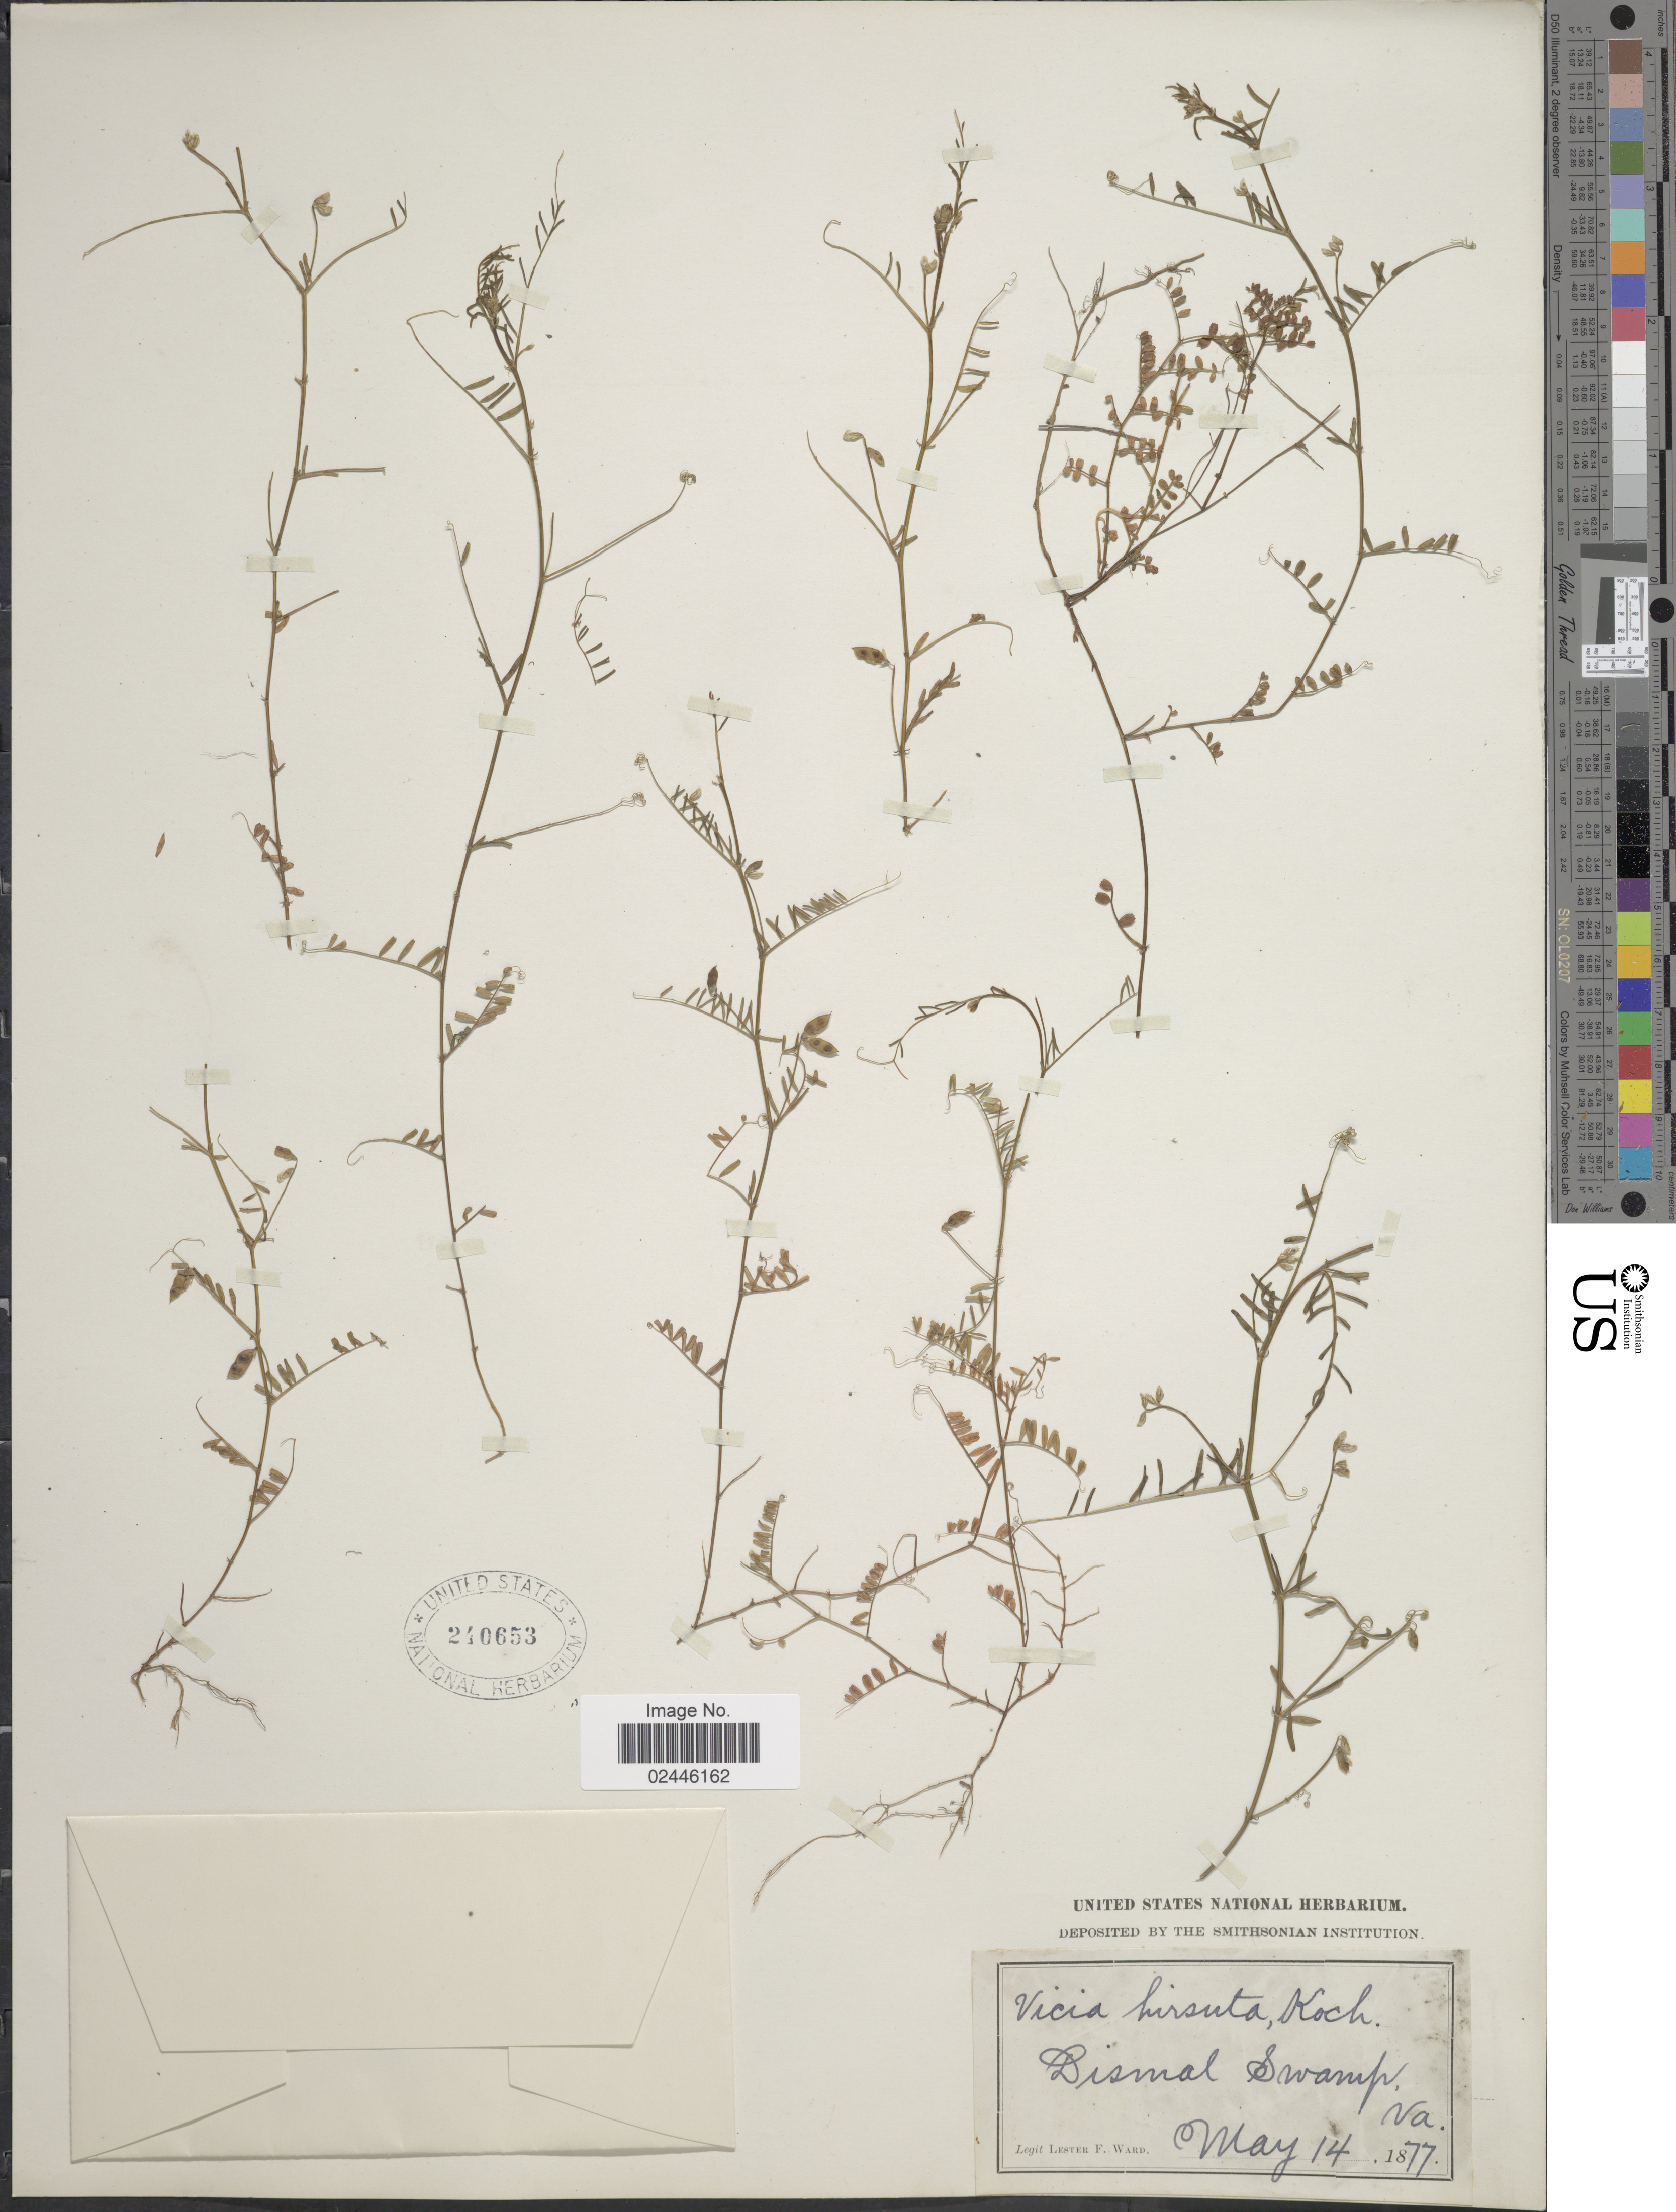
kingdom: Plantae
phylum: Tracheophyta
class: Magnoliopsida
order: Fabales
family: Fabaceae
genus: Vicia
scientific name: Vicia hirsuta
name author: (L.) A. Gray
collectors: L. F. Ward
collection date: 1877-05-14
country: United States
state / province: Virginia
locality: Dismal Swamp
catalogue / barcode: US 240653